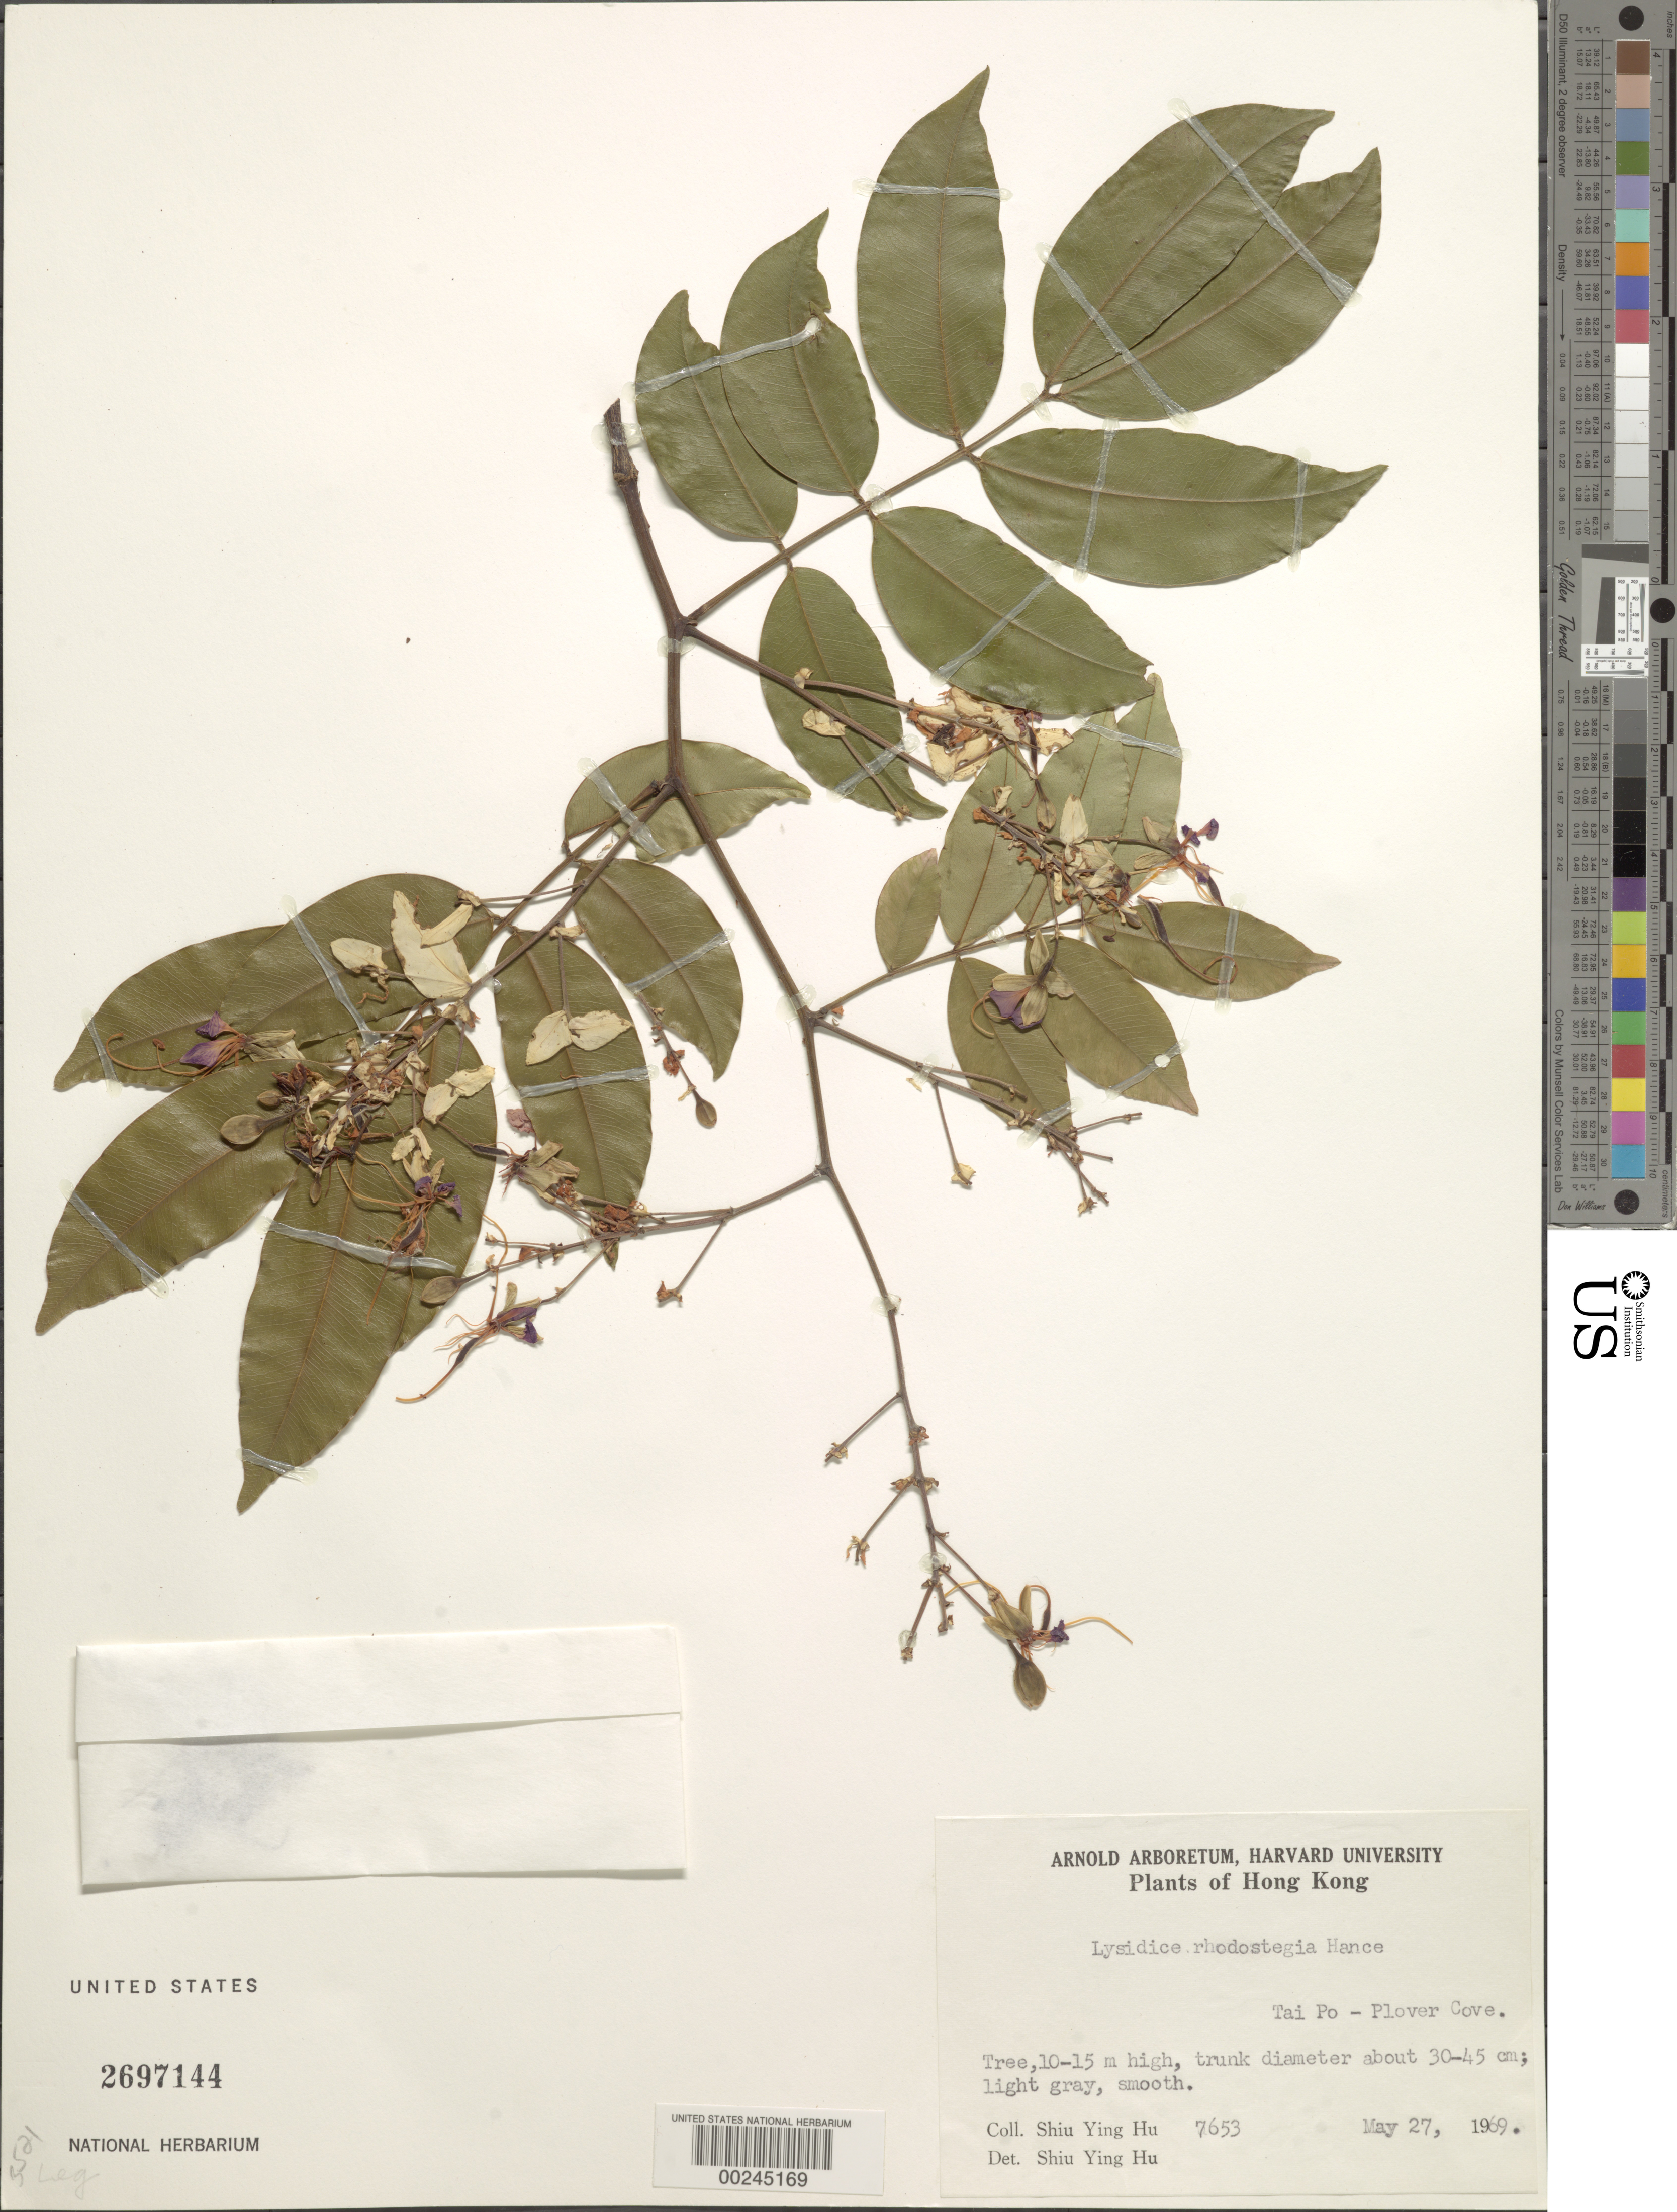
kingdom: Plantae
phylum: Tracheophyta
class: Magnoliopsida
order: Fabales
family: Fabaceae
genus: Lysidice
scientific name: Lysidice rhodostegia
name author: Hance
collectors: S. Y. Hu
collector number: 7653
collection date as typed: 27 May 1969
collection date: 1969-05-27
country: China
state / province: Hong Kong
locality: Tai po - plover cove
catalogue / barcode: US 2697144